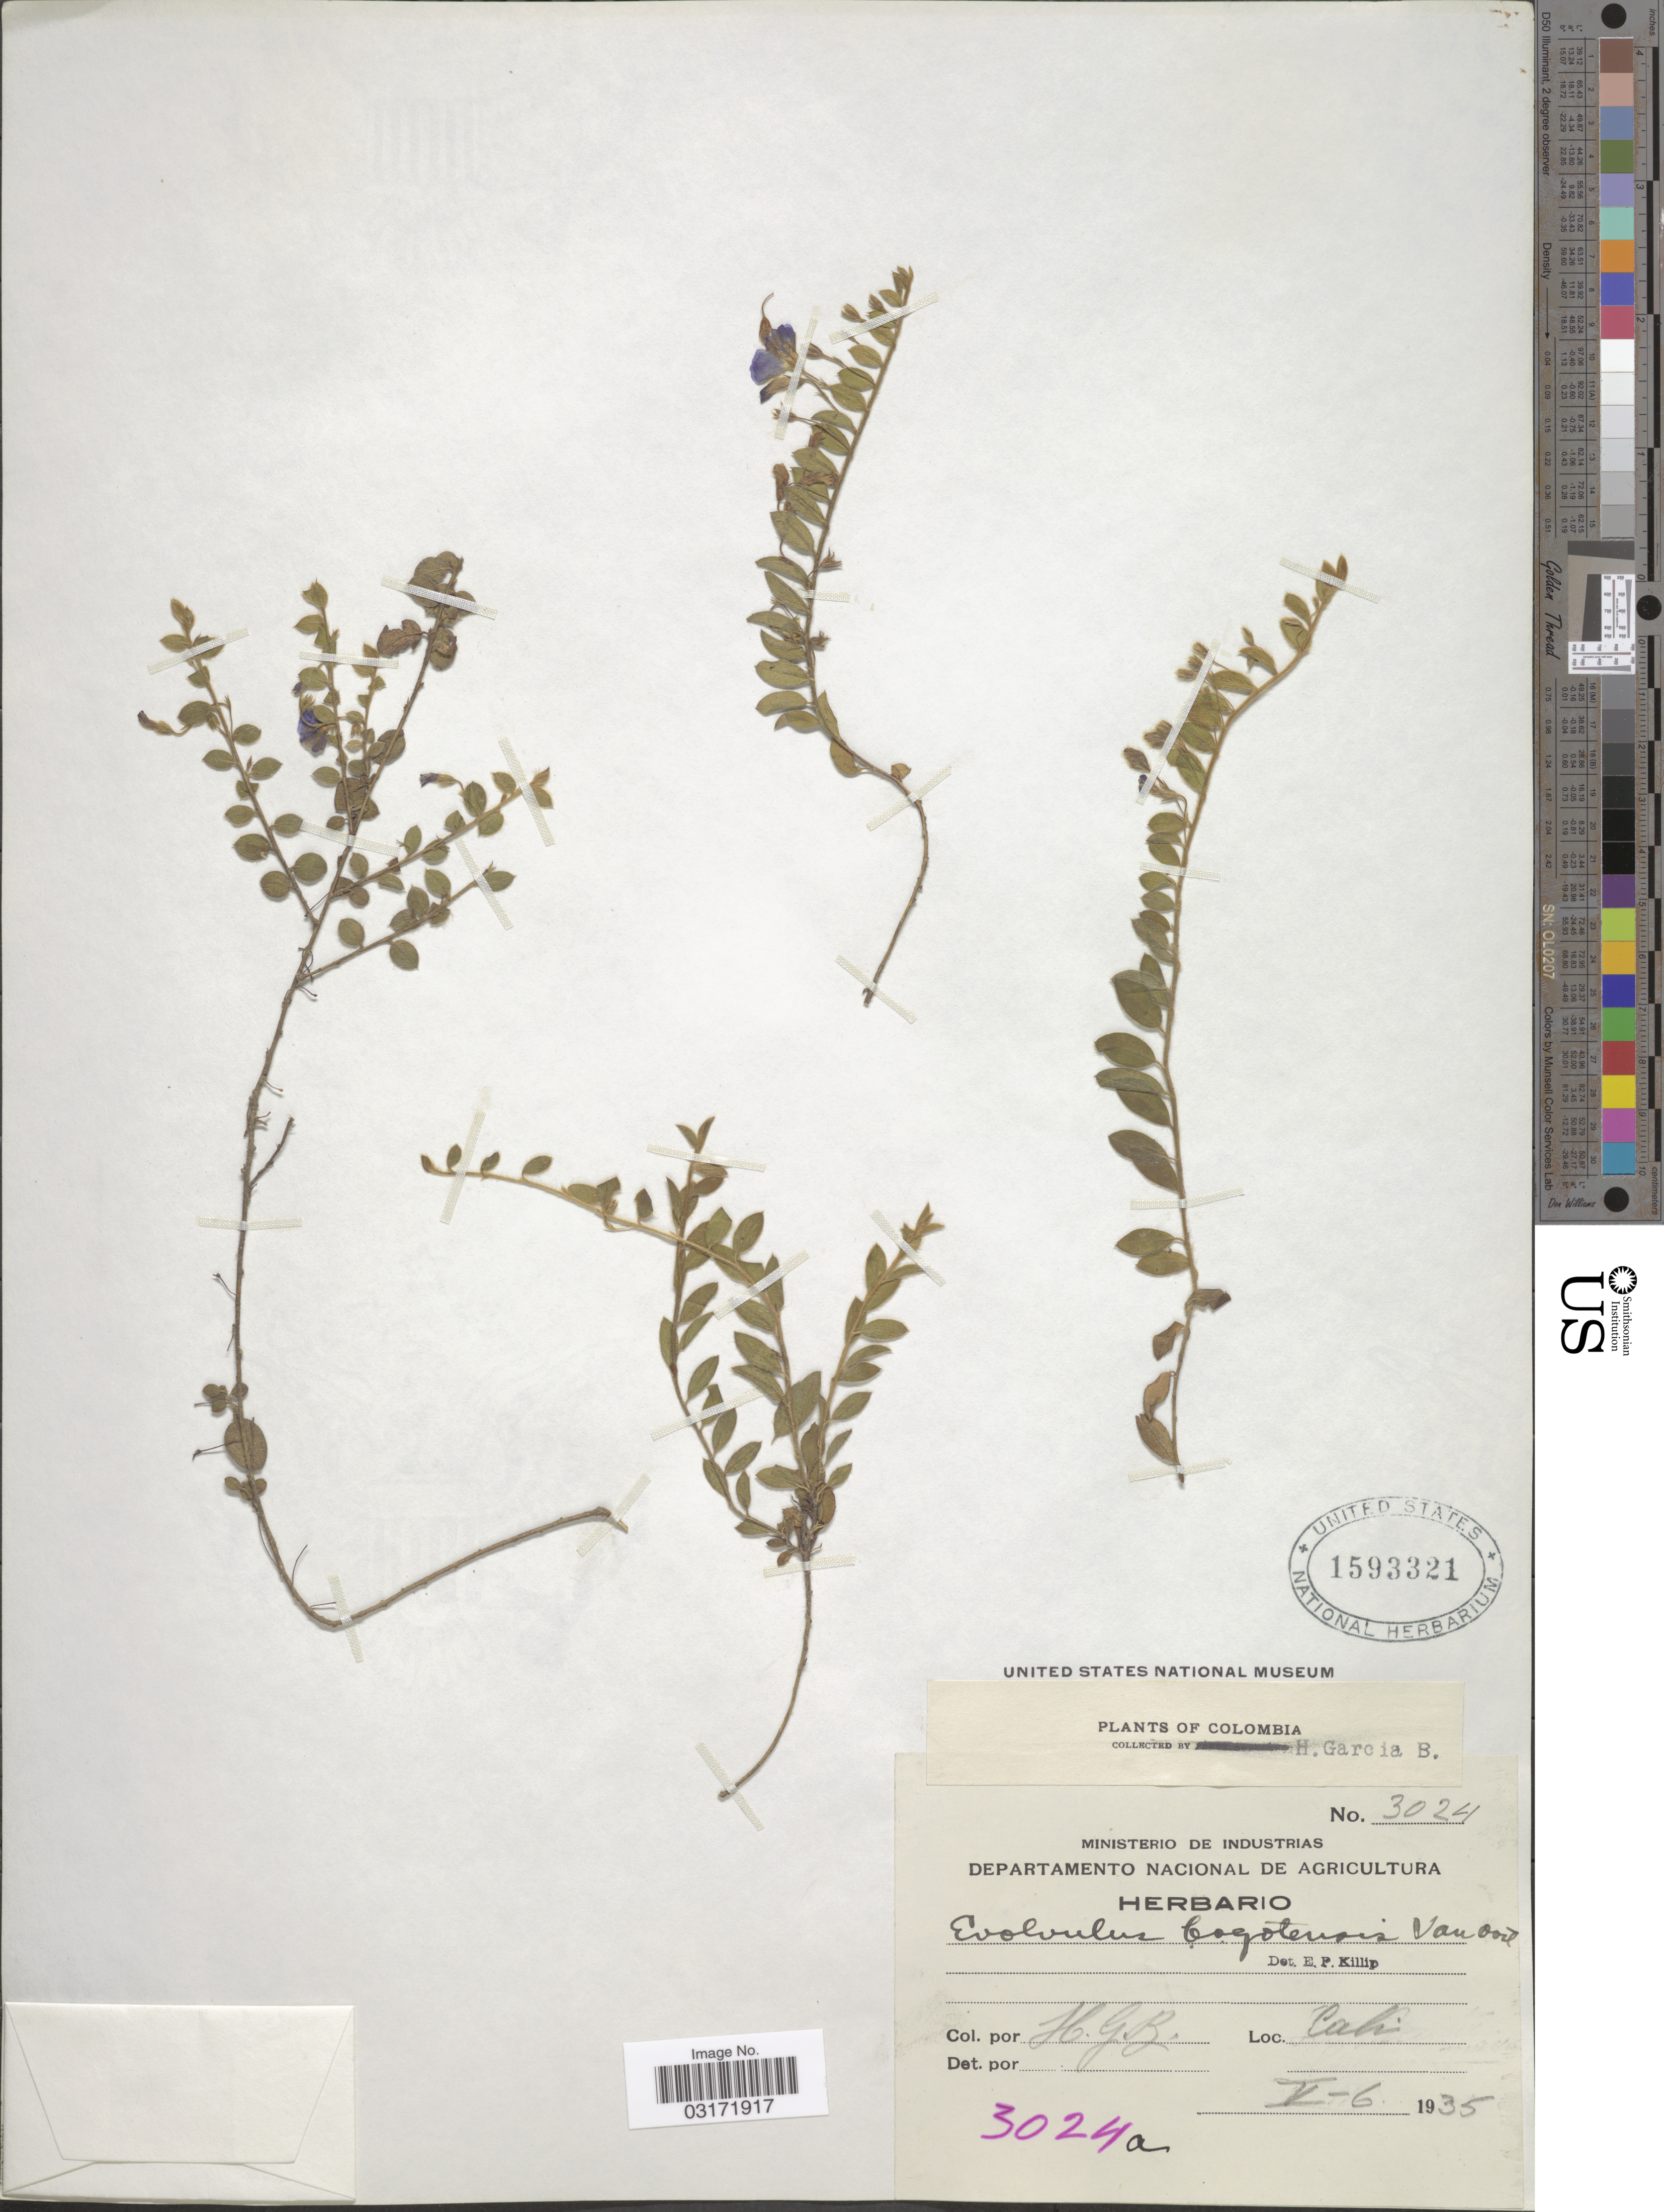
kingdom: Plantae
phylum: Tracheophyta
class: Magnoliopsida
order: Solanales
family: Convolvulaceae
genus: Evolvulus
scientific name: Evolvulus bogotensis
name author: Ooststr.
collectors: H. García B.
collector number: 3024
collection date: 1935-05-06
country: Colombia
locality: Cali.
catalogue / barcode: US 1593321